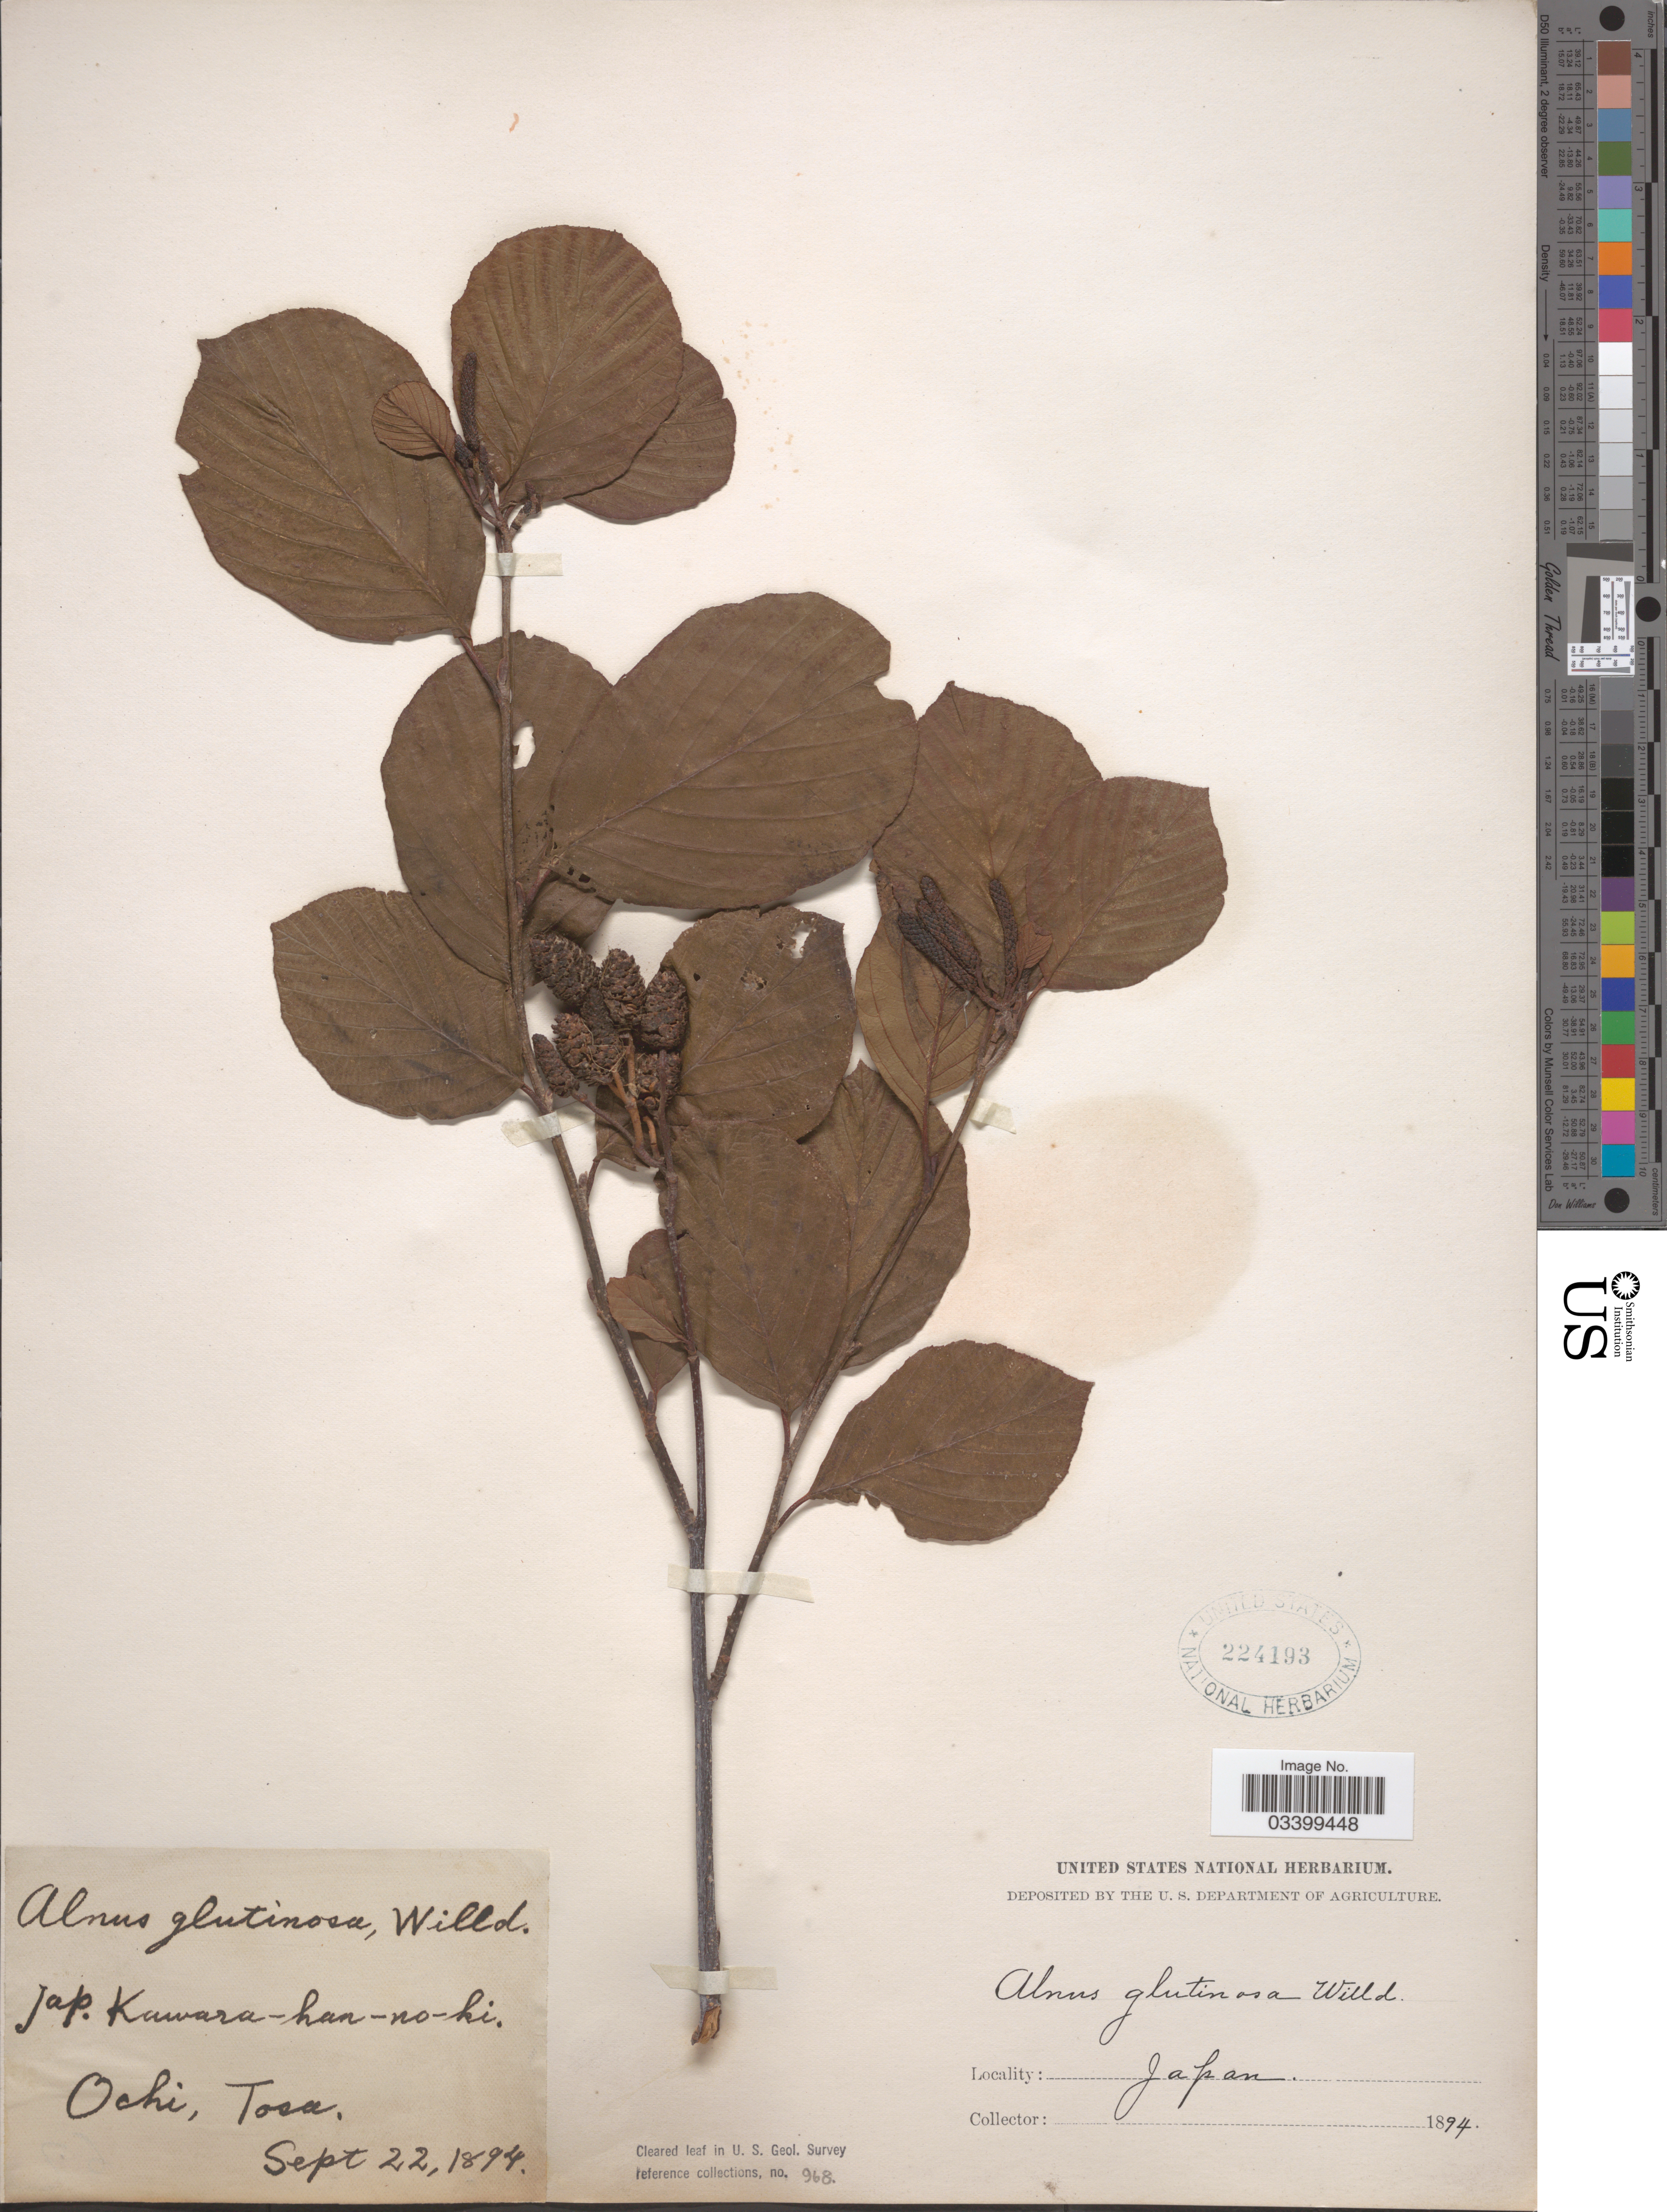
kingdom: Plantae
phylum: Tracheophyta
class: Magnoliopsida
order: Fagales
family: Betulaceae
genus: Alnus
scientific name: Alnus glutinosa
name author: (L.) Gaertn.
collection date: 1894-09-22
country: Japan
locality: Ochi, Tosa.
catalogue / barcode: US 224193